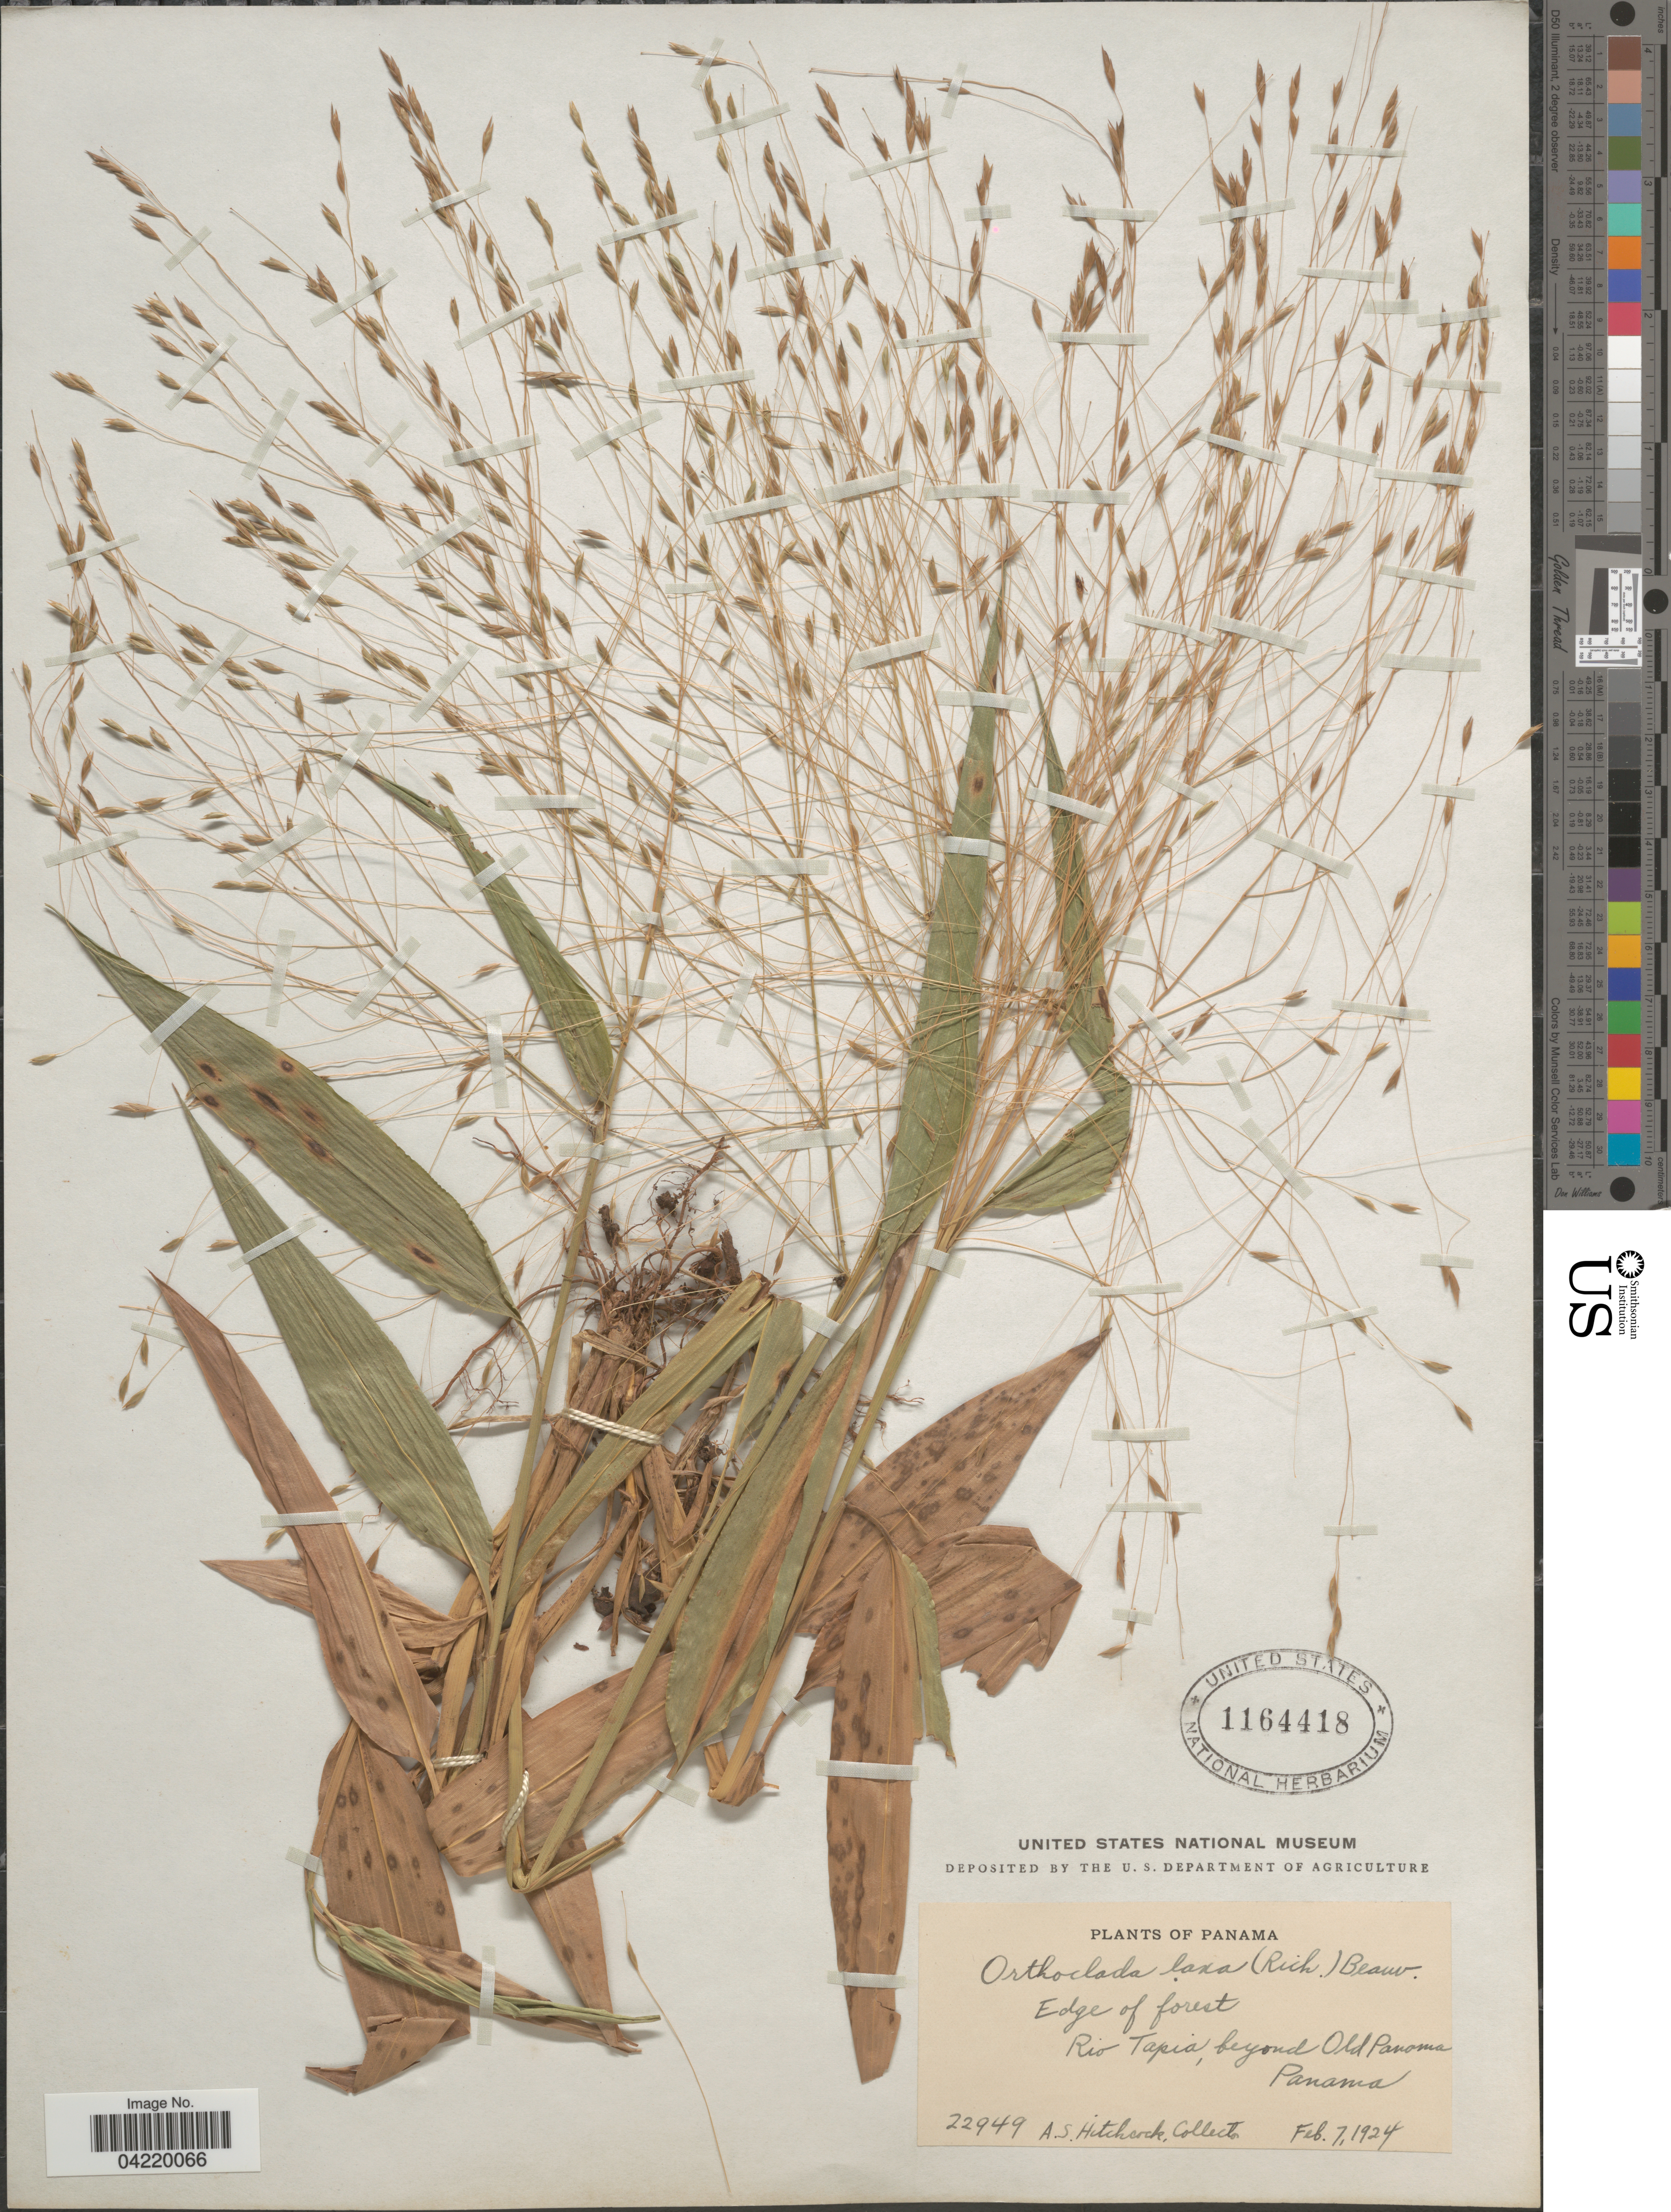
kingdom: Plantae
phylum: Tracheophyta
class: Liliopsida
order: Poales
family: Poaceae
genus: Orthoclada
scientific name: Orthoclada laxa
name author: P. Beauv.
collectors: A. S. Hitchcock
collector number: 22949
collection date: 1924-02-07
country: Panama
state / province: Panamá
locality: Edge of forest. Rio Tapia, beyond Old Panama, Panama.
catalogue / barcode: US 1164418